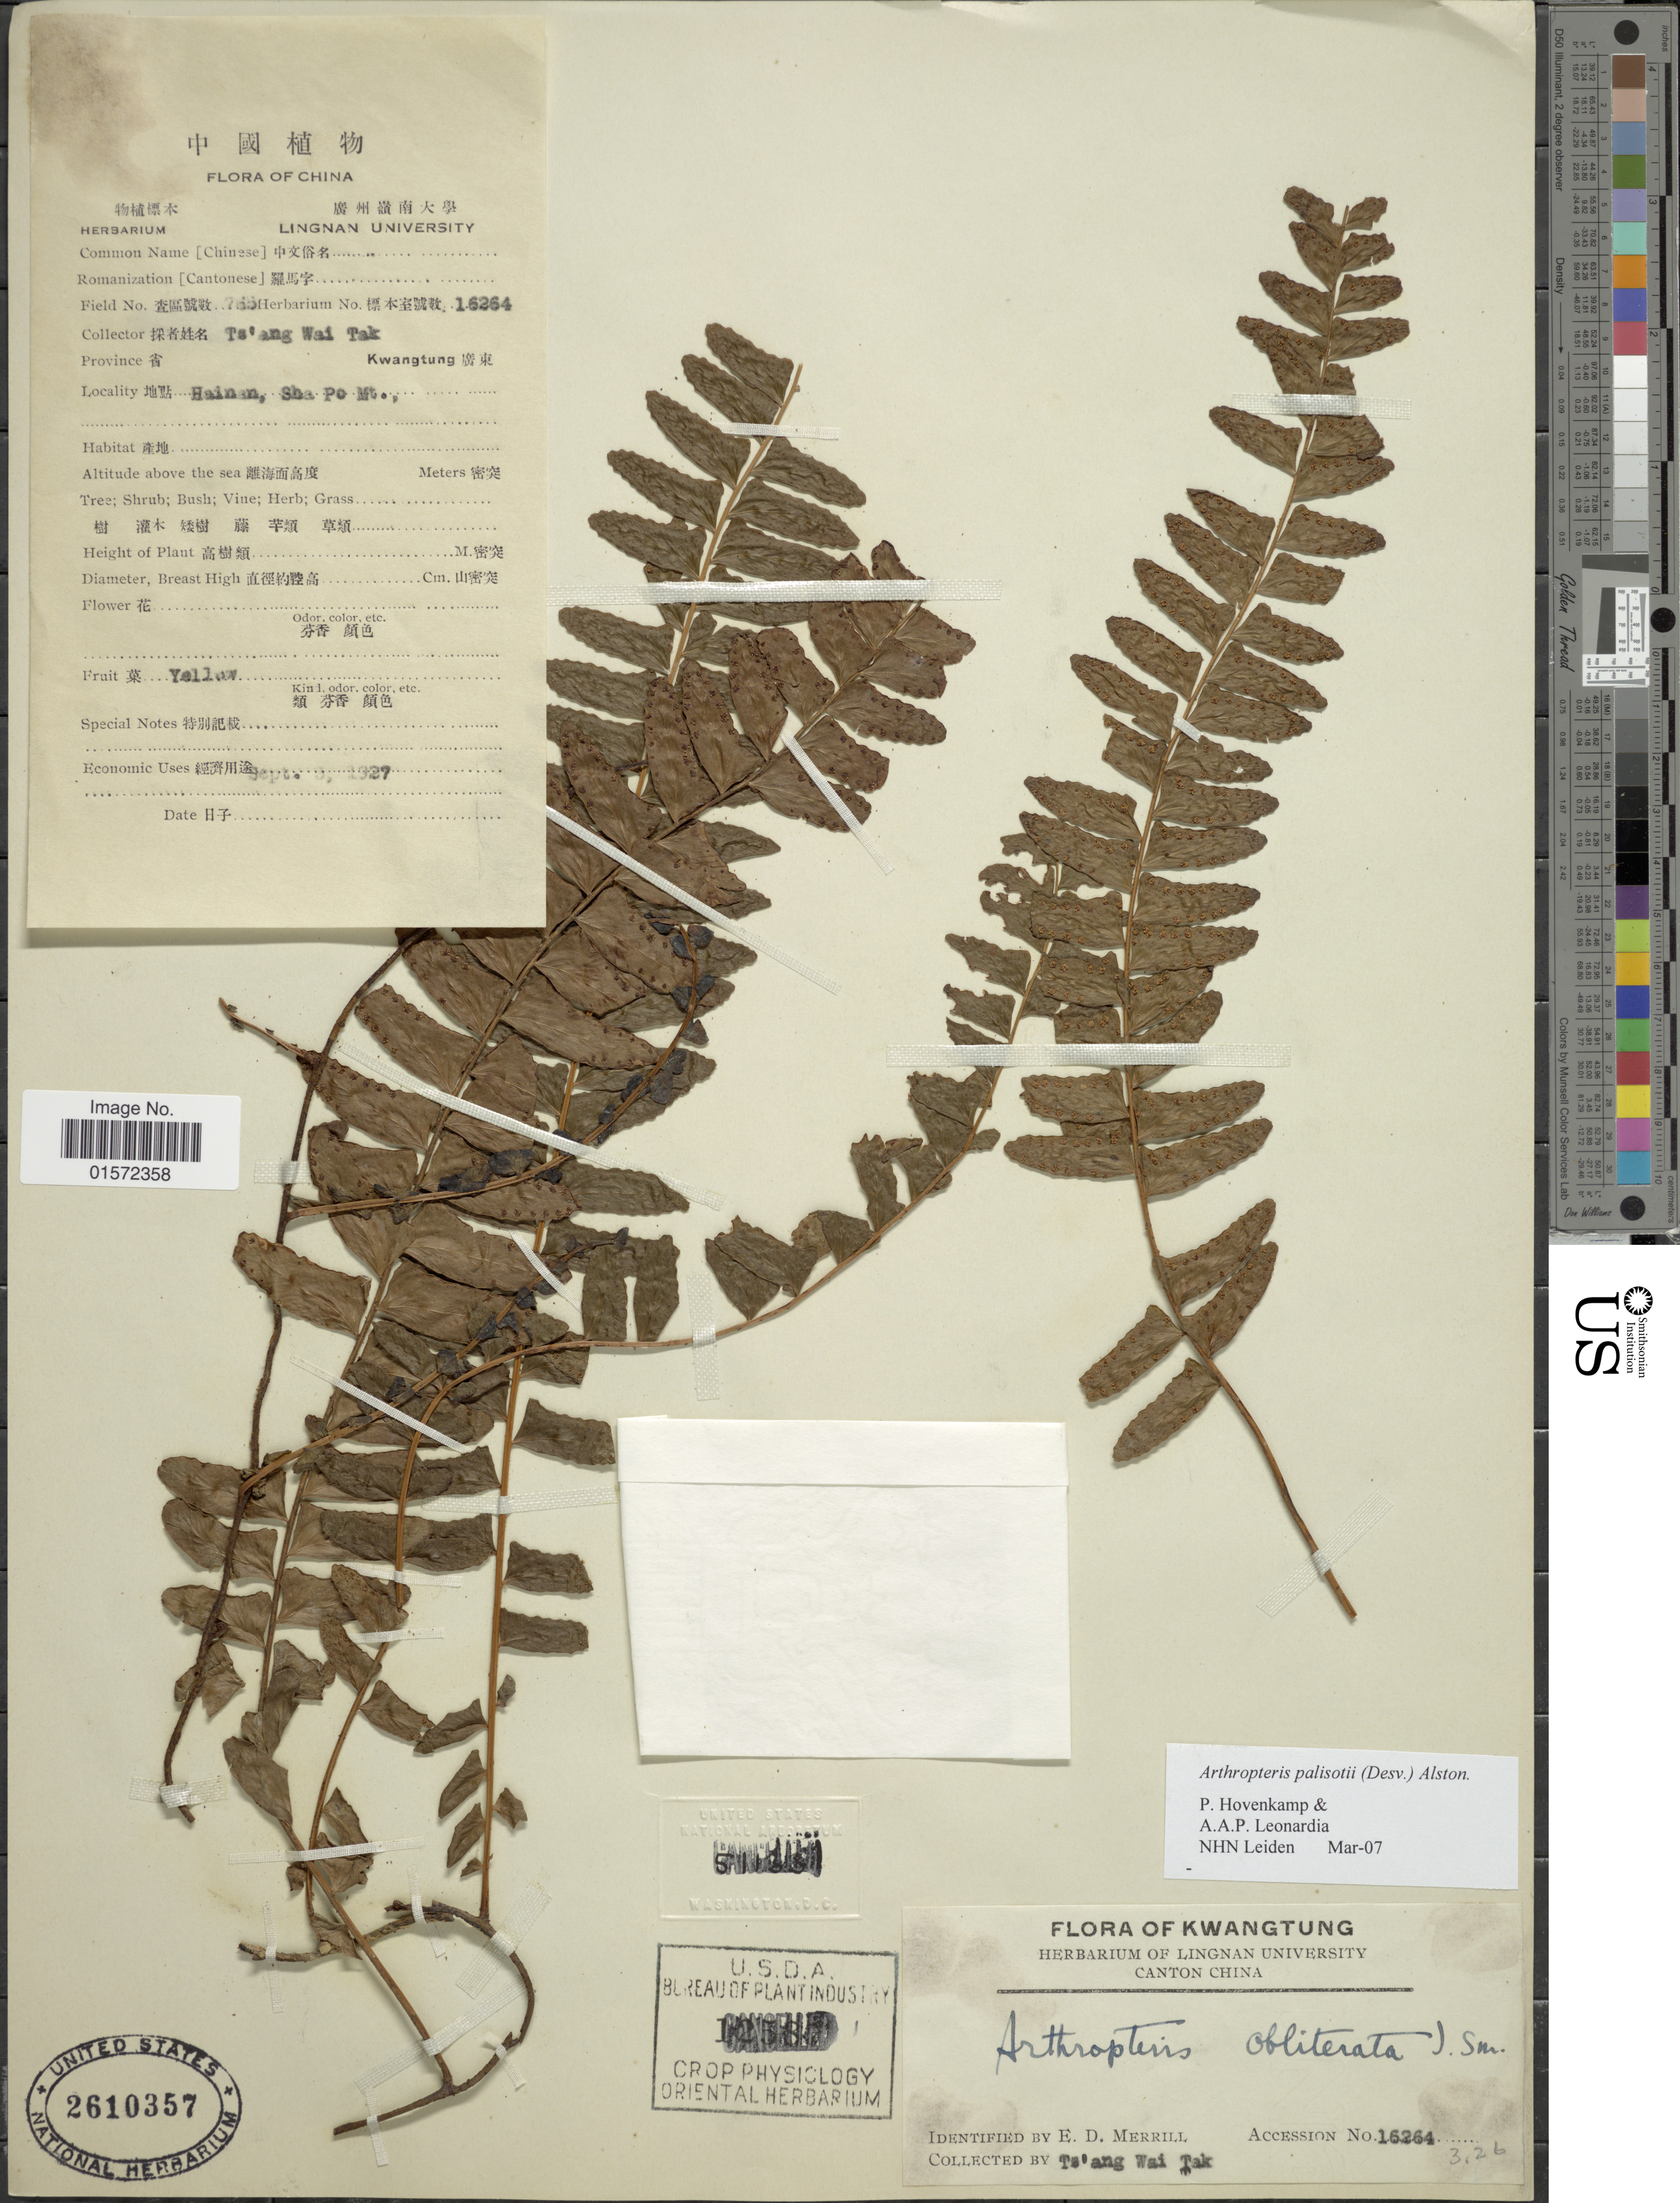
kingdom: Plantae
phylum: Tracheophyta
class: Polypodiopsida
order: Polypodiales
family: Tectariaceae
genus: Arthropteris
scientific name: Arthropteris palisotii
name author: (Desv.) Alston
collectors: W. T. Tsang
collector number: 16264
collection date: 1927-09-03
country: China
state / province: Guangdong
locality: Kwangtung, Hainan,sha po Mt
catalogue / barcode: US 2610357